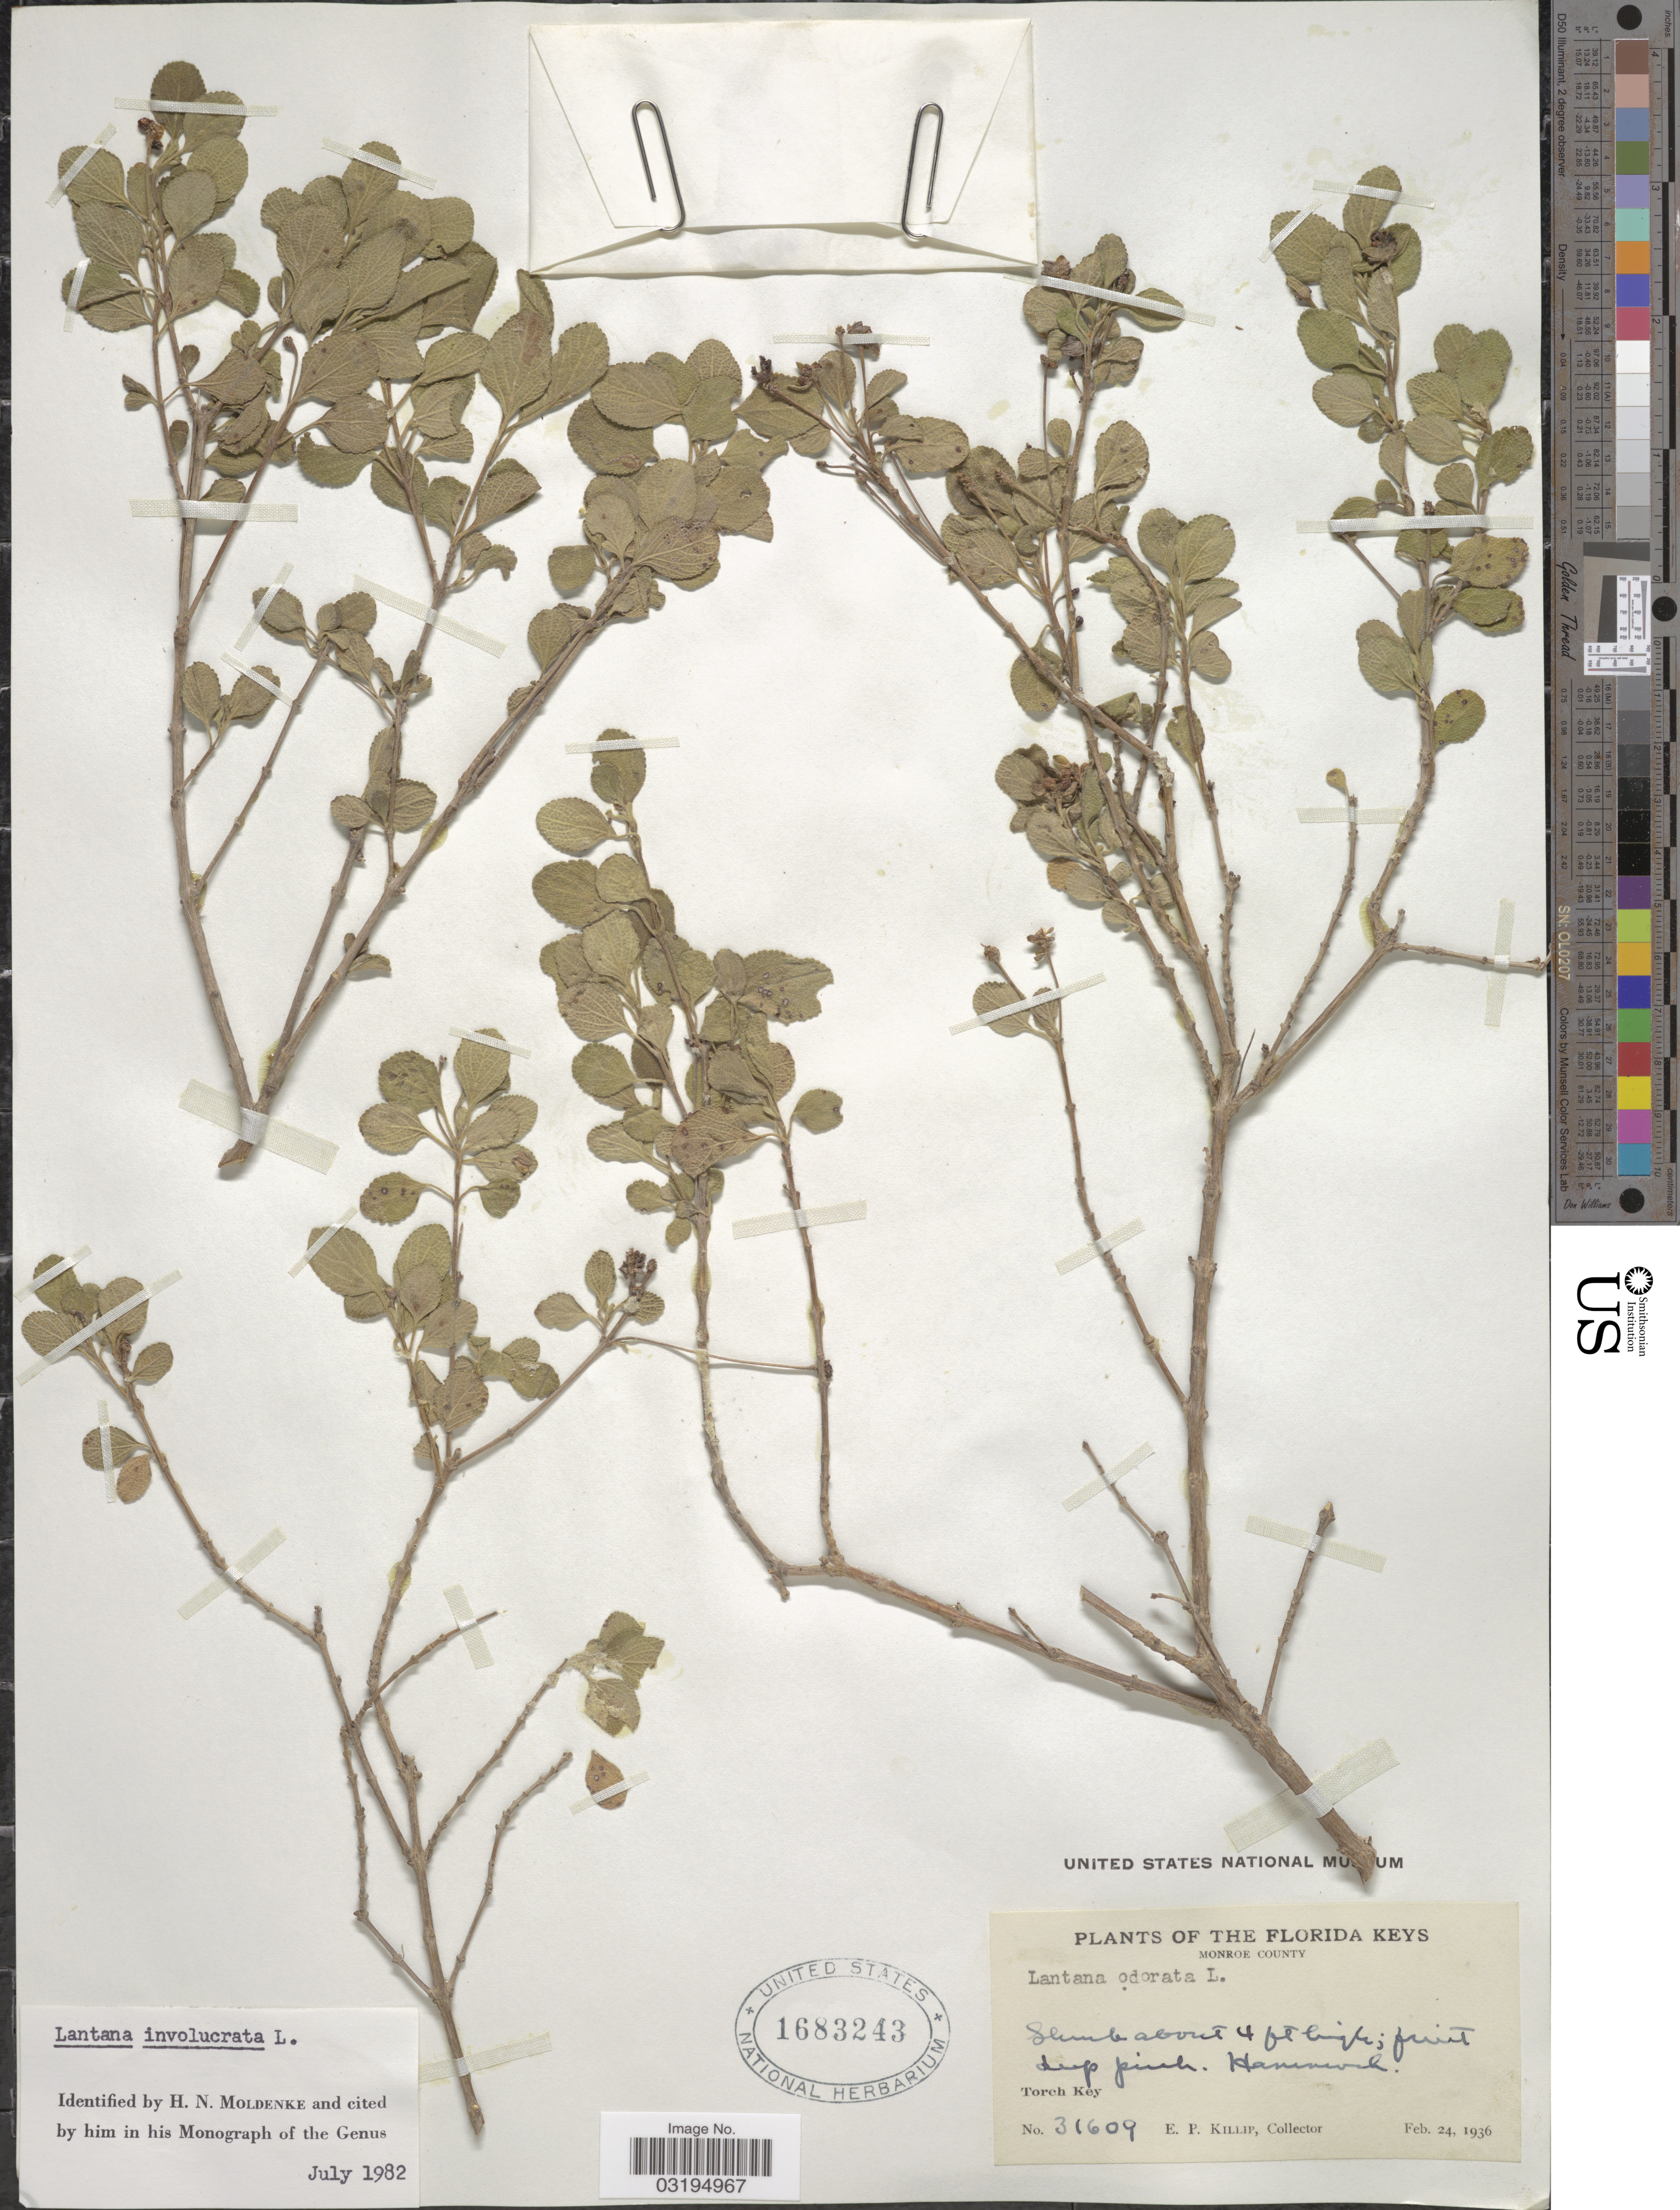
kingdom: Plantae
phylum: Tracheophyta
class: Magnoliopsida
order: Lamiales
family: Verbenaceae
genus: Lantana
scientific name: Lantana involucrata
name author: L.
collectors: E. P. Killip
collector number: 31609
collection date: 1936-02-24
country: United States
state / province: Florida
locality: The Florida Keys, Monroe County, Torch Key.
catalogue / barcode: US 1683243